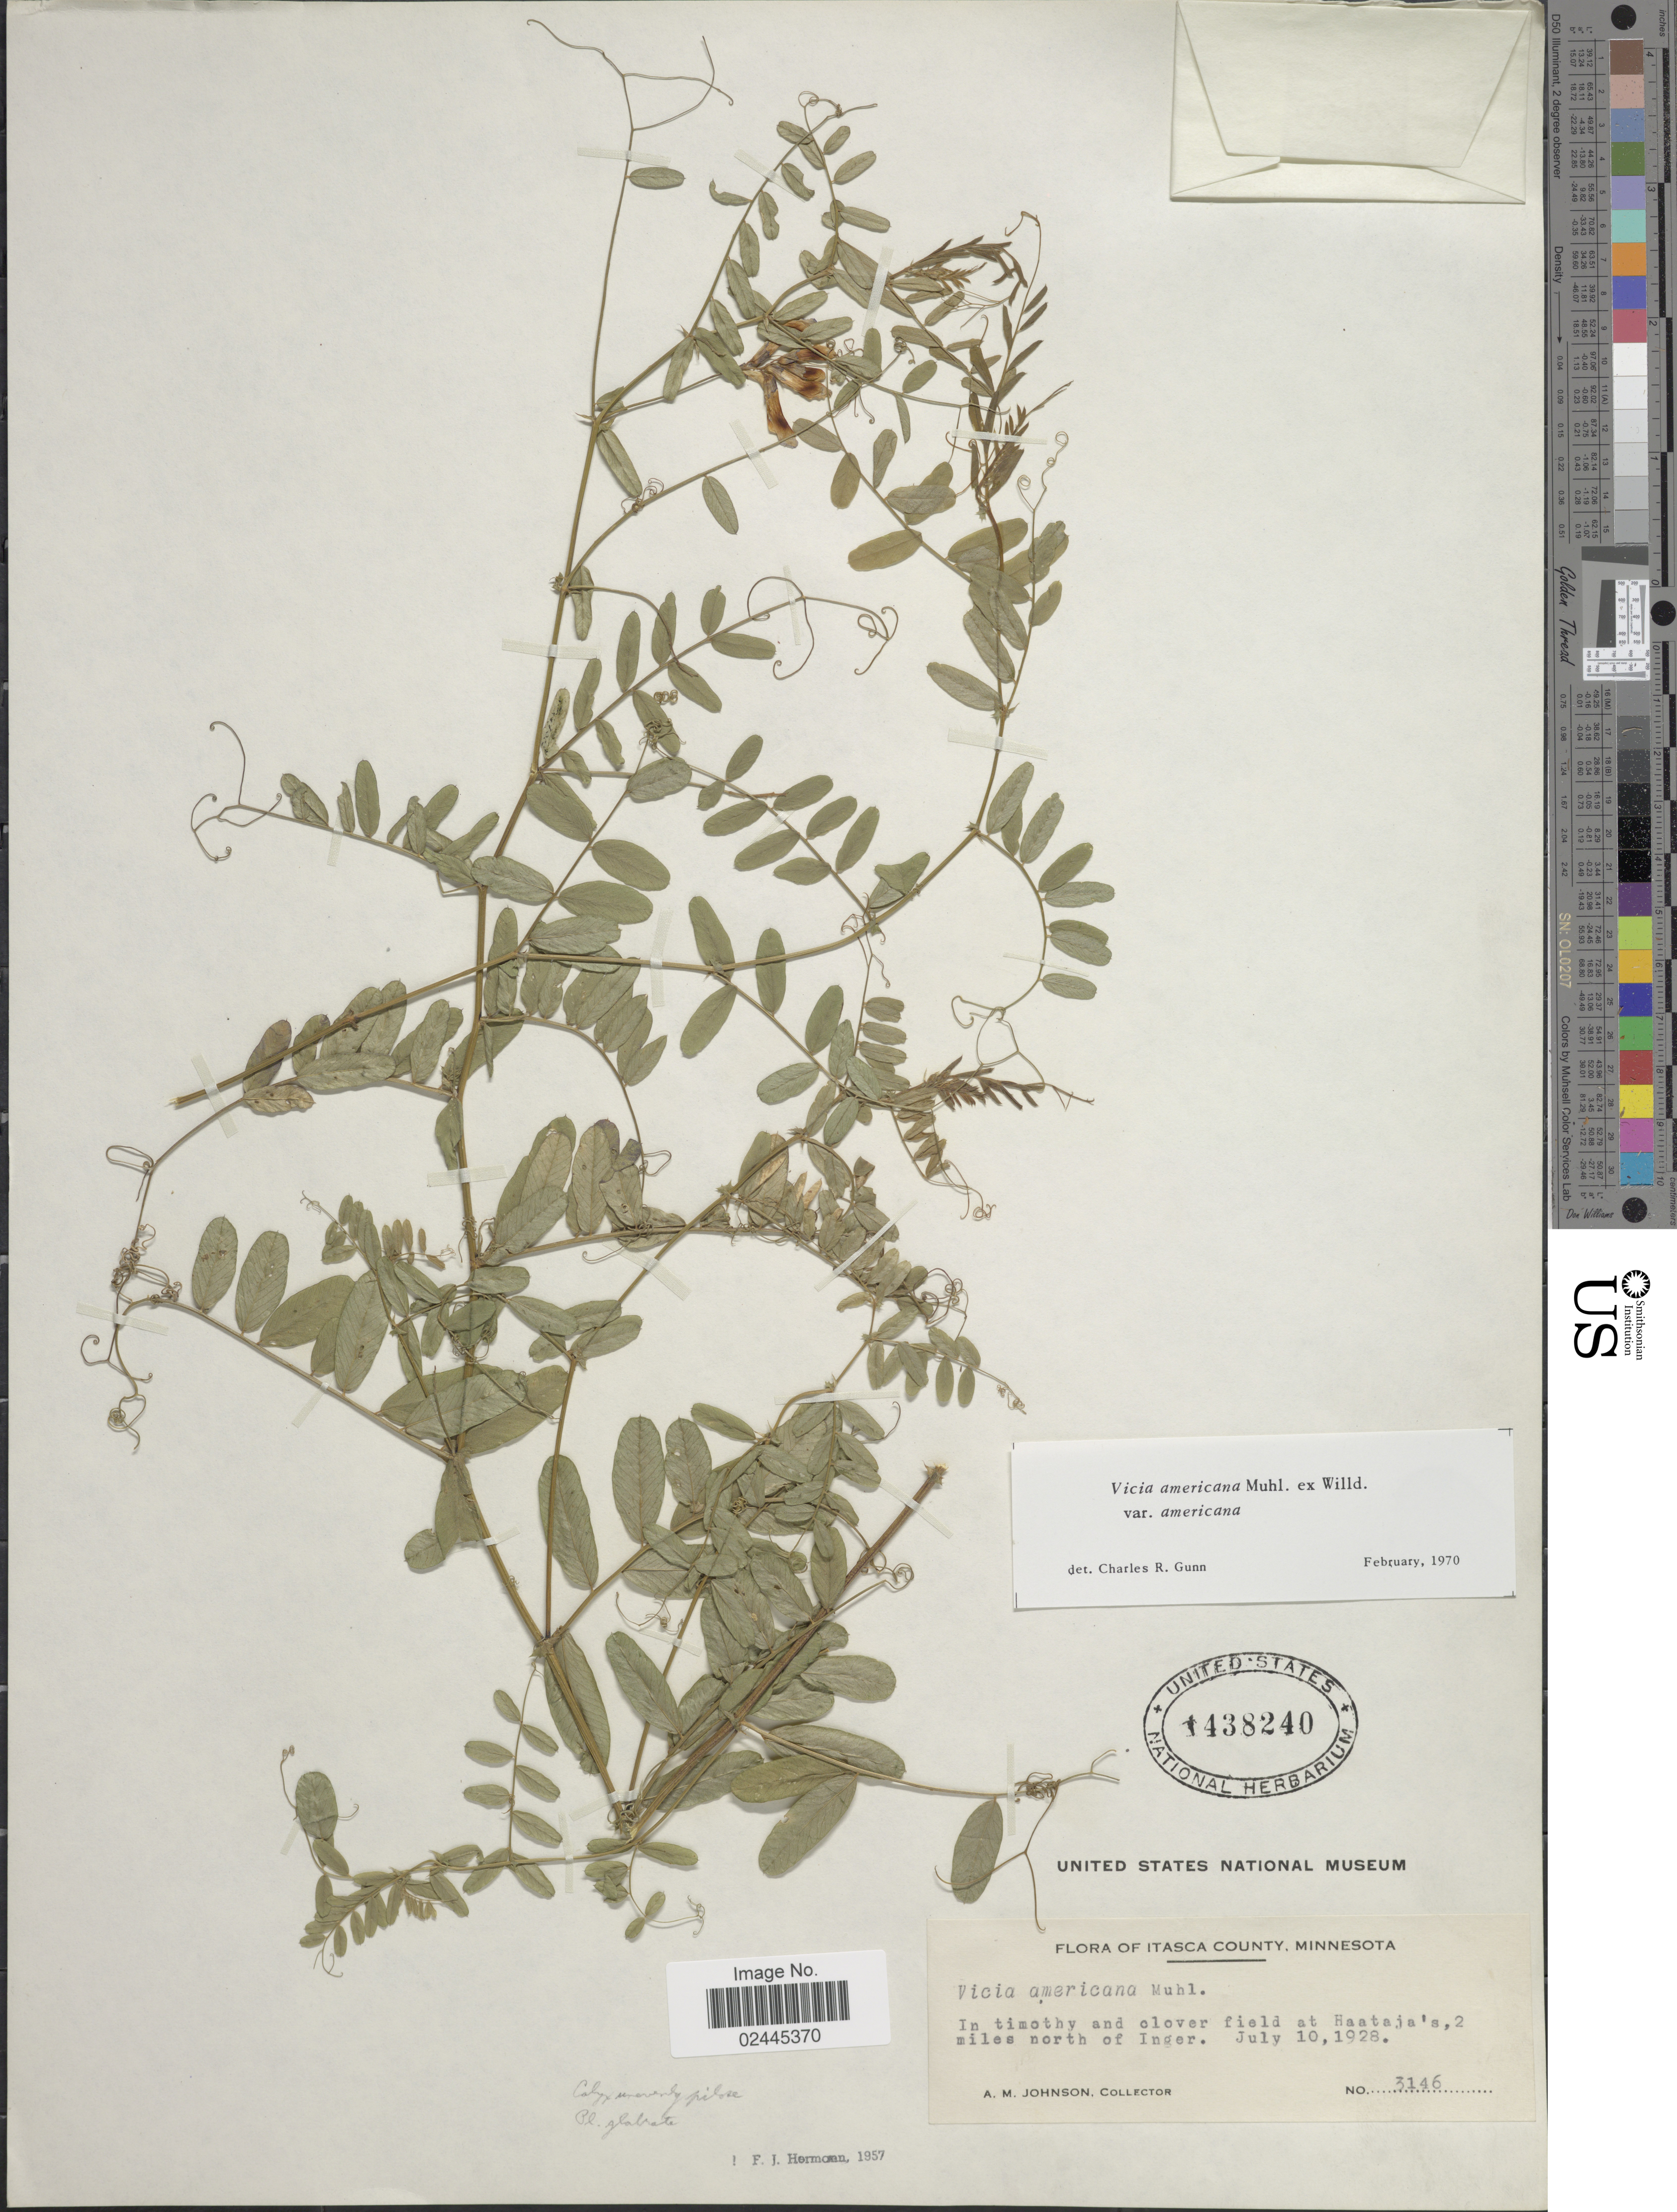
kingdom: Plantae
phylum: Tracheophyta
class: Magnoliopsida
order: Fabales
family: Fabaceae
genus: Vicia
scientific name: Vicia americana var. americana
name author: Muhl. ex Willd.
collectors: A. M. Johnson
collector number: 3146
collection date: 1928-07-10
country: United States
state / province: Minnesota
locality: Itasca County, Minnesota. In timothy and clover field at Haataja's, 2 miles north of Inger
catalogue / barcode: US 1438240